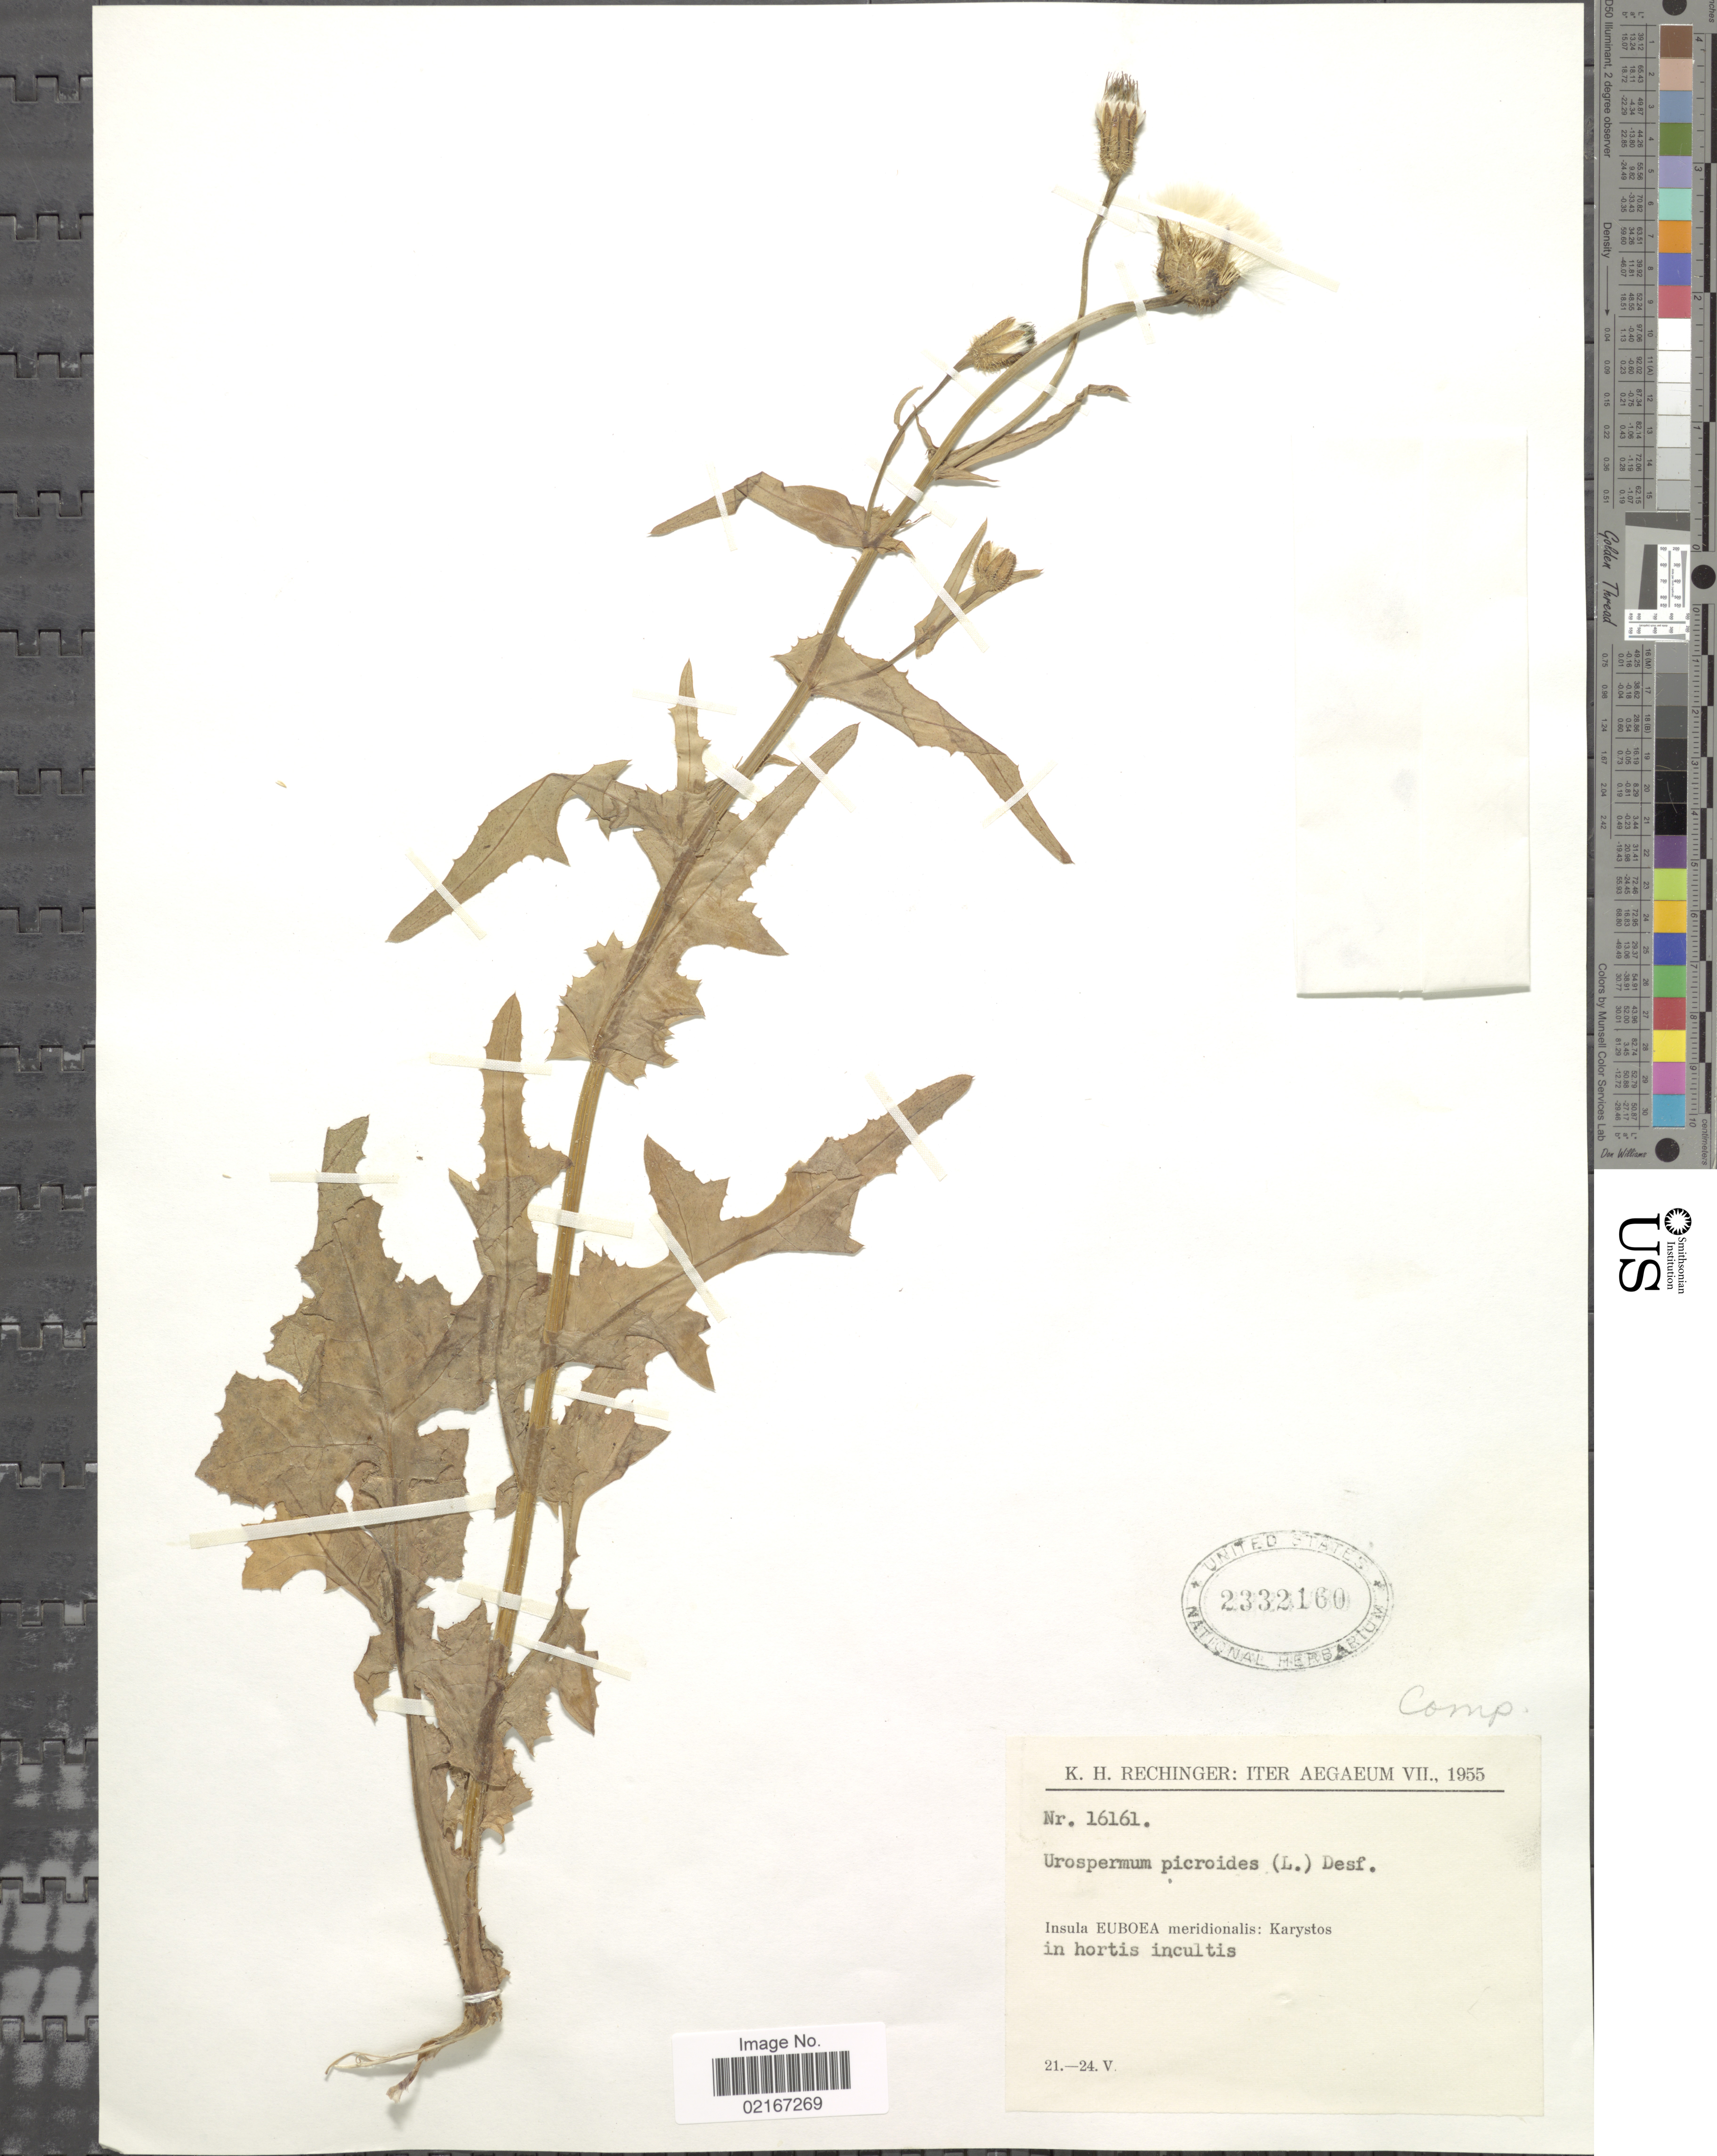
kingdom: Plantae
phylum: Tracheophyta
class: Magnoliopsida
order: Asterales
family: Asteraceae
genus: Urospermum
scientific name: Urospermum picroides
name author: (L.) F.W. Schmidt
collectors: K. H. Rechinger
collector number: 16161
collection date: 1955-05-21/1955-05-24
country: Greece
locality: Aegaeum, Insula Euboea meridionalis, Karystos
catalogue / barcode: US 2332160